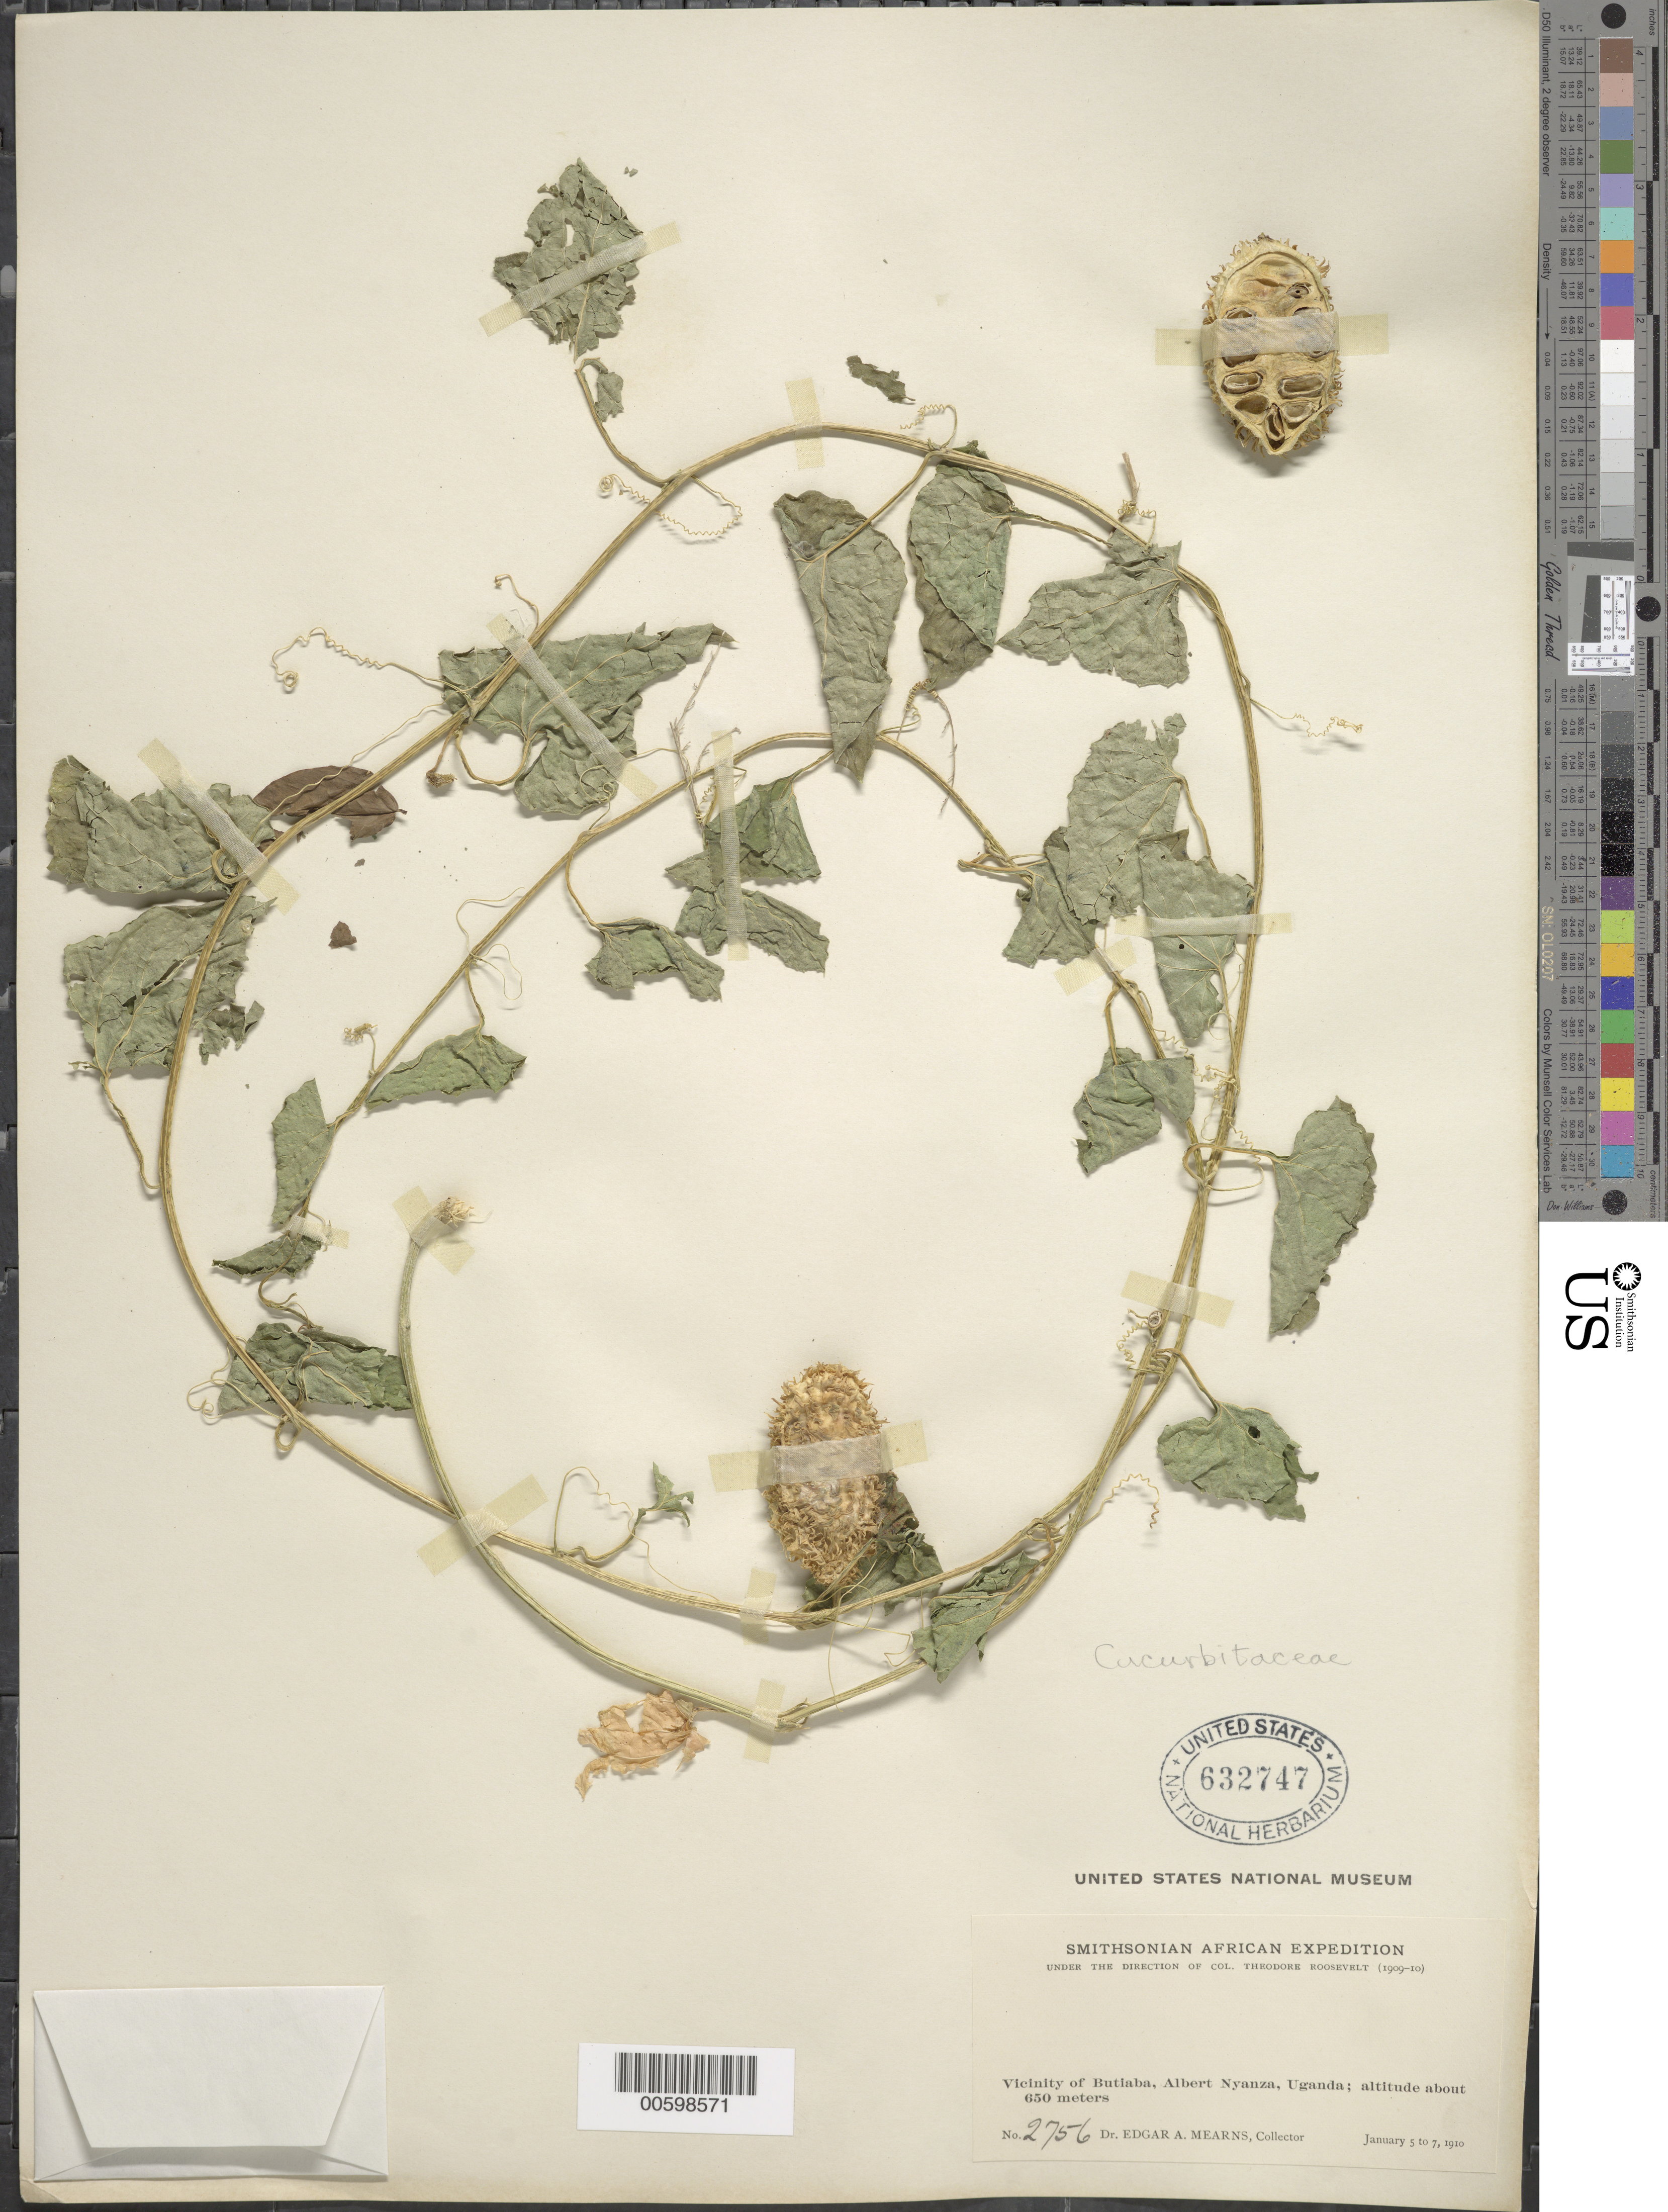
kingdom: Plantae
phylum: Tracheophyta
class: Magnoliopsida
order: Cucurbitales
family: Cucurbitaceae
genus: Cucumis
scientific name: Cucumis sp.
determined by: Nee, Michael H.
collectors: E. A. Mearns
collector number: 2756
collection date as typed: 05 Jan 1910 to 07 Jan 1910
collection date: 1910-01-05/1910-01-07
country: Uganda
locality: Vicinity of Butiaba, Albert Nyanza, Uganda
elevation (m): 1110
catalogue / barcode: US 632747